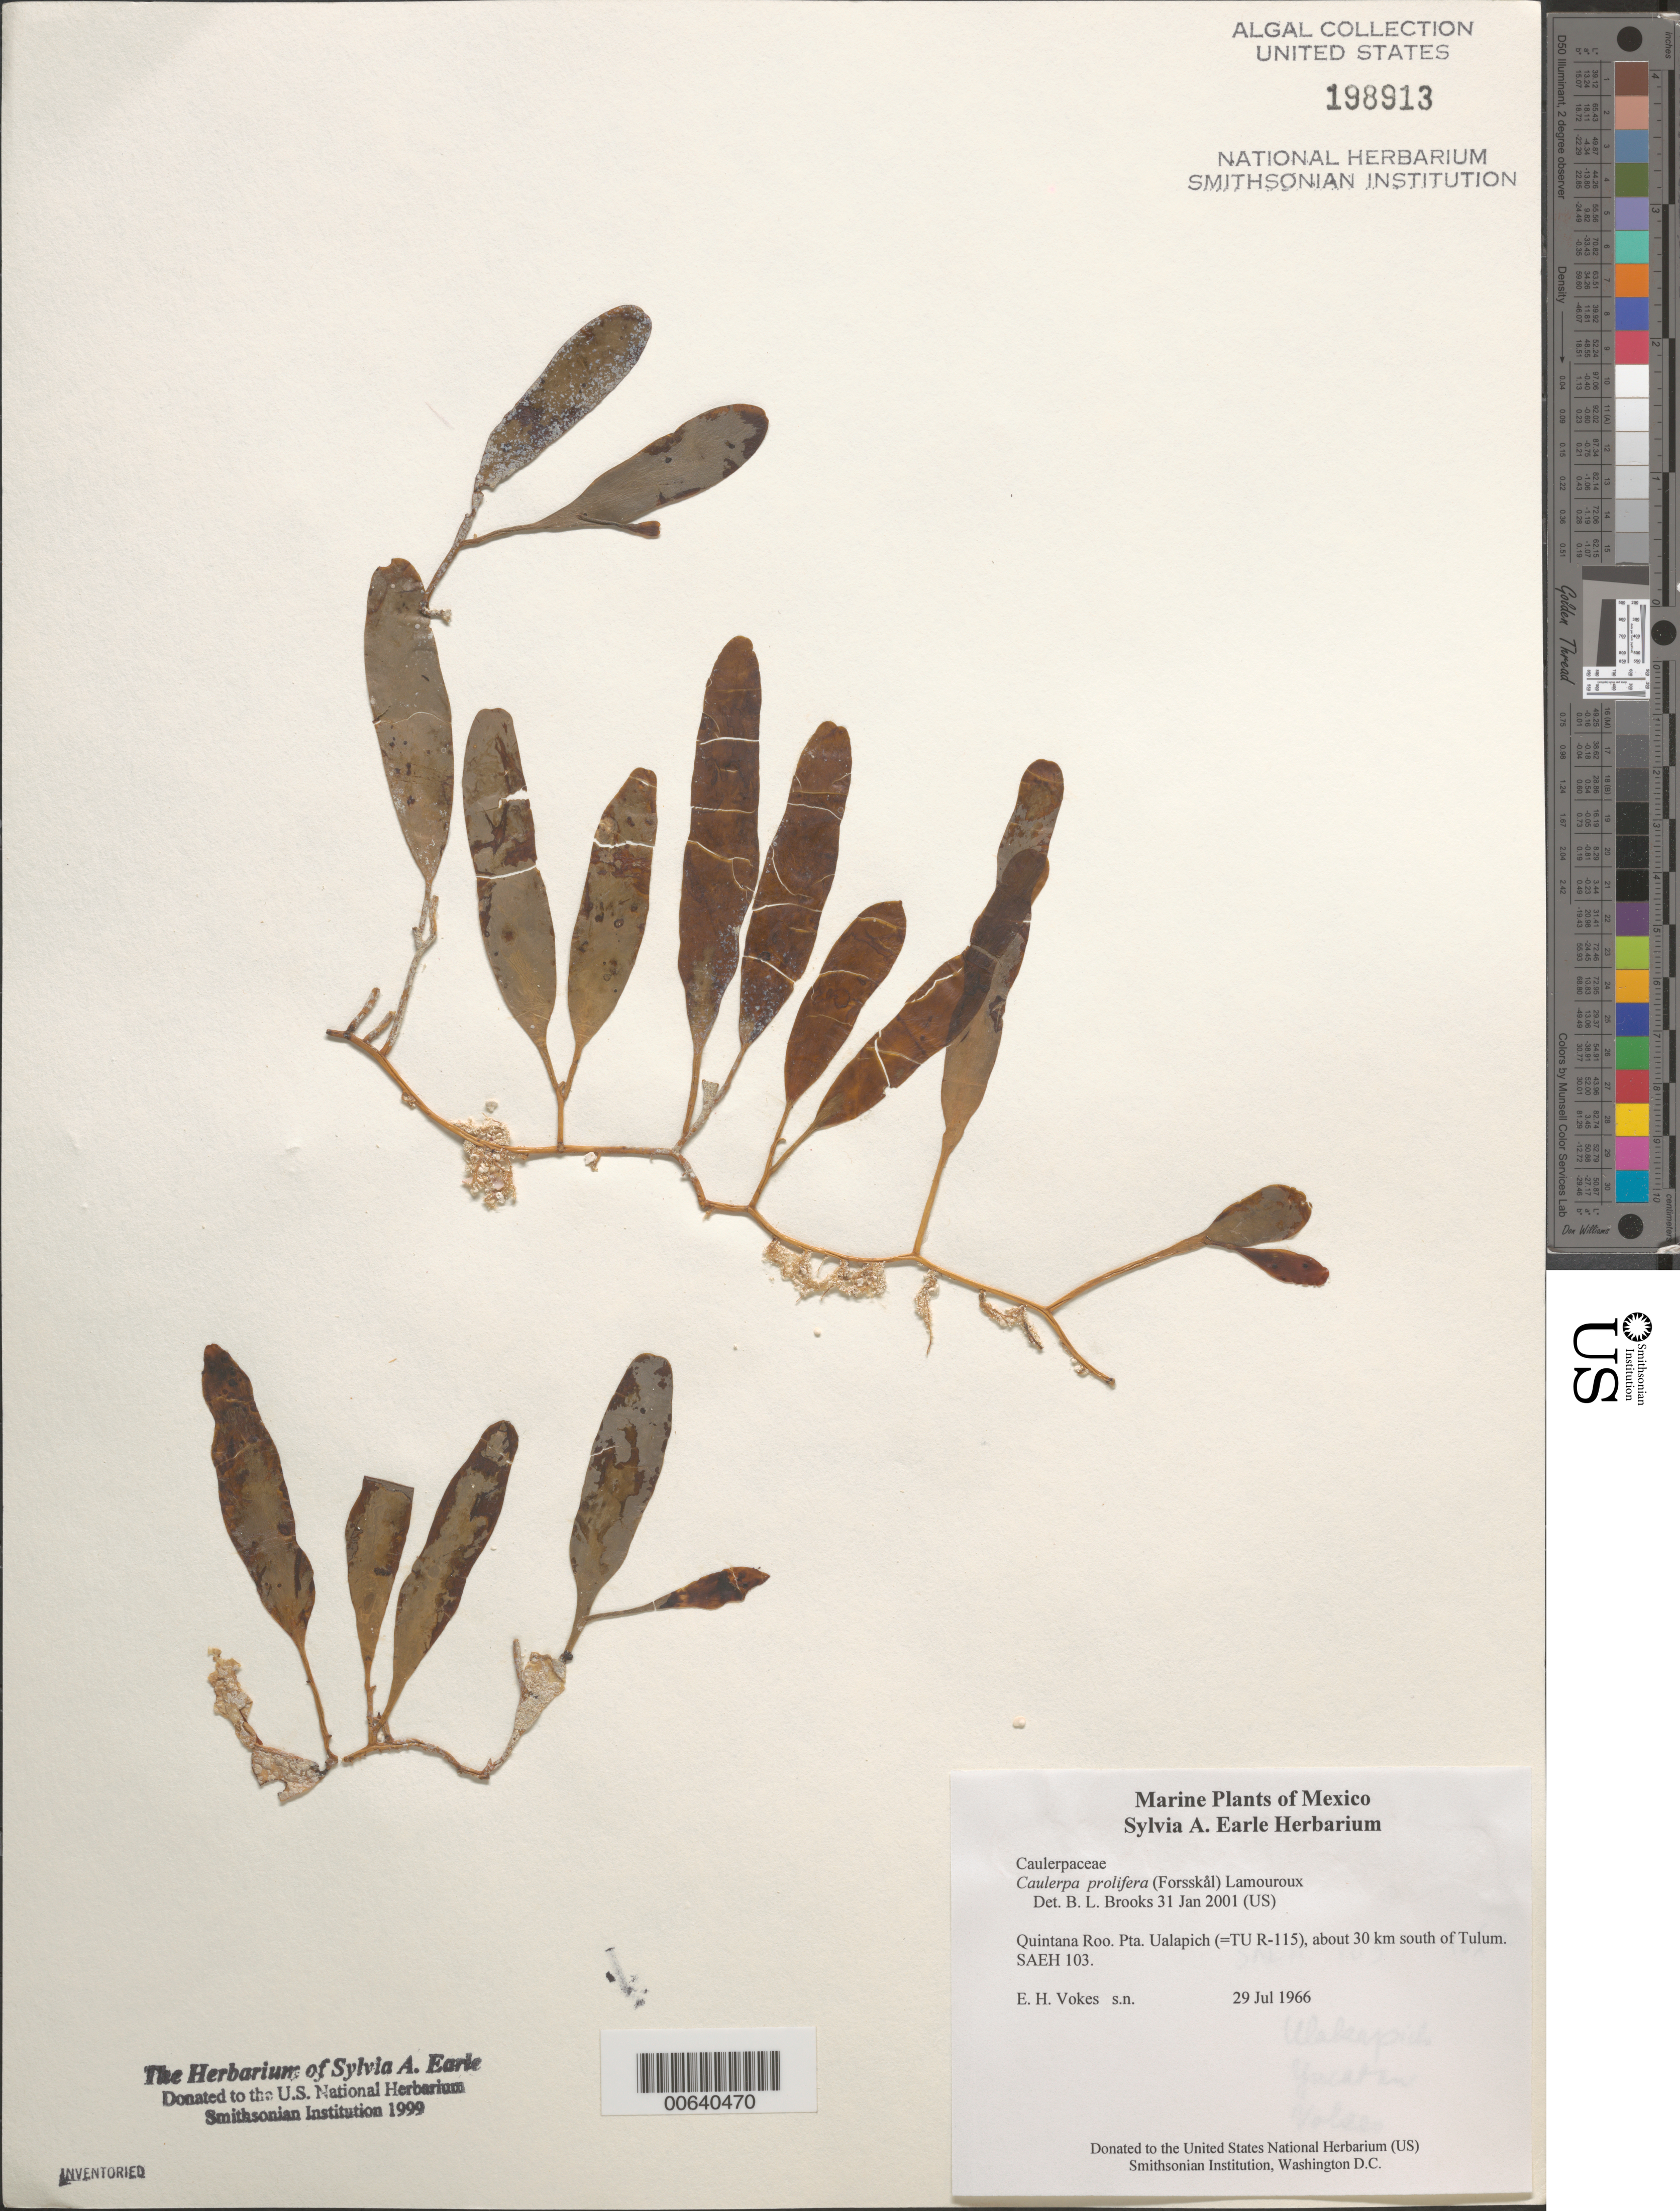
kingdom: Plantae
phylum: Chlorophyta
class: Ulvophyceae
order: Bryopsidales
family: Caulerpaceae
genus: Caulerpa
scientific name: Caulerpa prolifera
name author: (Forssk.) J.V.Lamouroux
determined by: Brooks, B. L., (BOT), Smithsonian Institution - National Museum of Natural History (UNITED STATES)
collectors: E. Vokes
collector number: Saeh 103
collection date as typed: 29 Jul 1966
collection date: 1966-07-29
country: Mexico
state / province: Quintana Roo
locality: Punta Ualapich, ca. 30 km south of Tulum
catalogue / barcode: US 198913